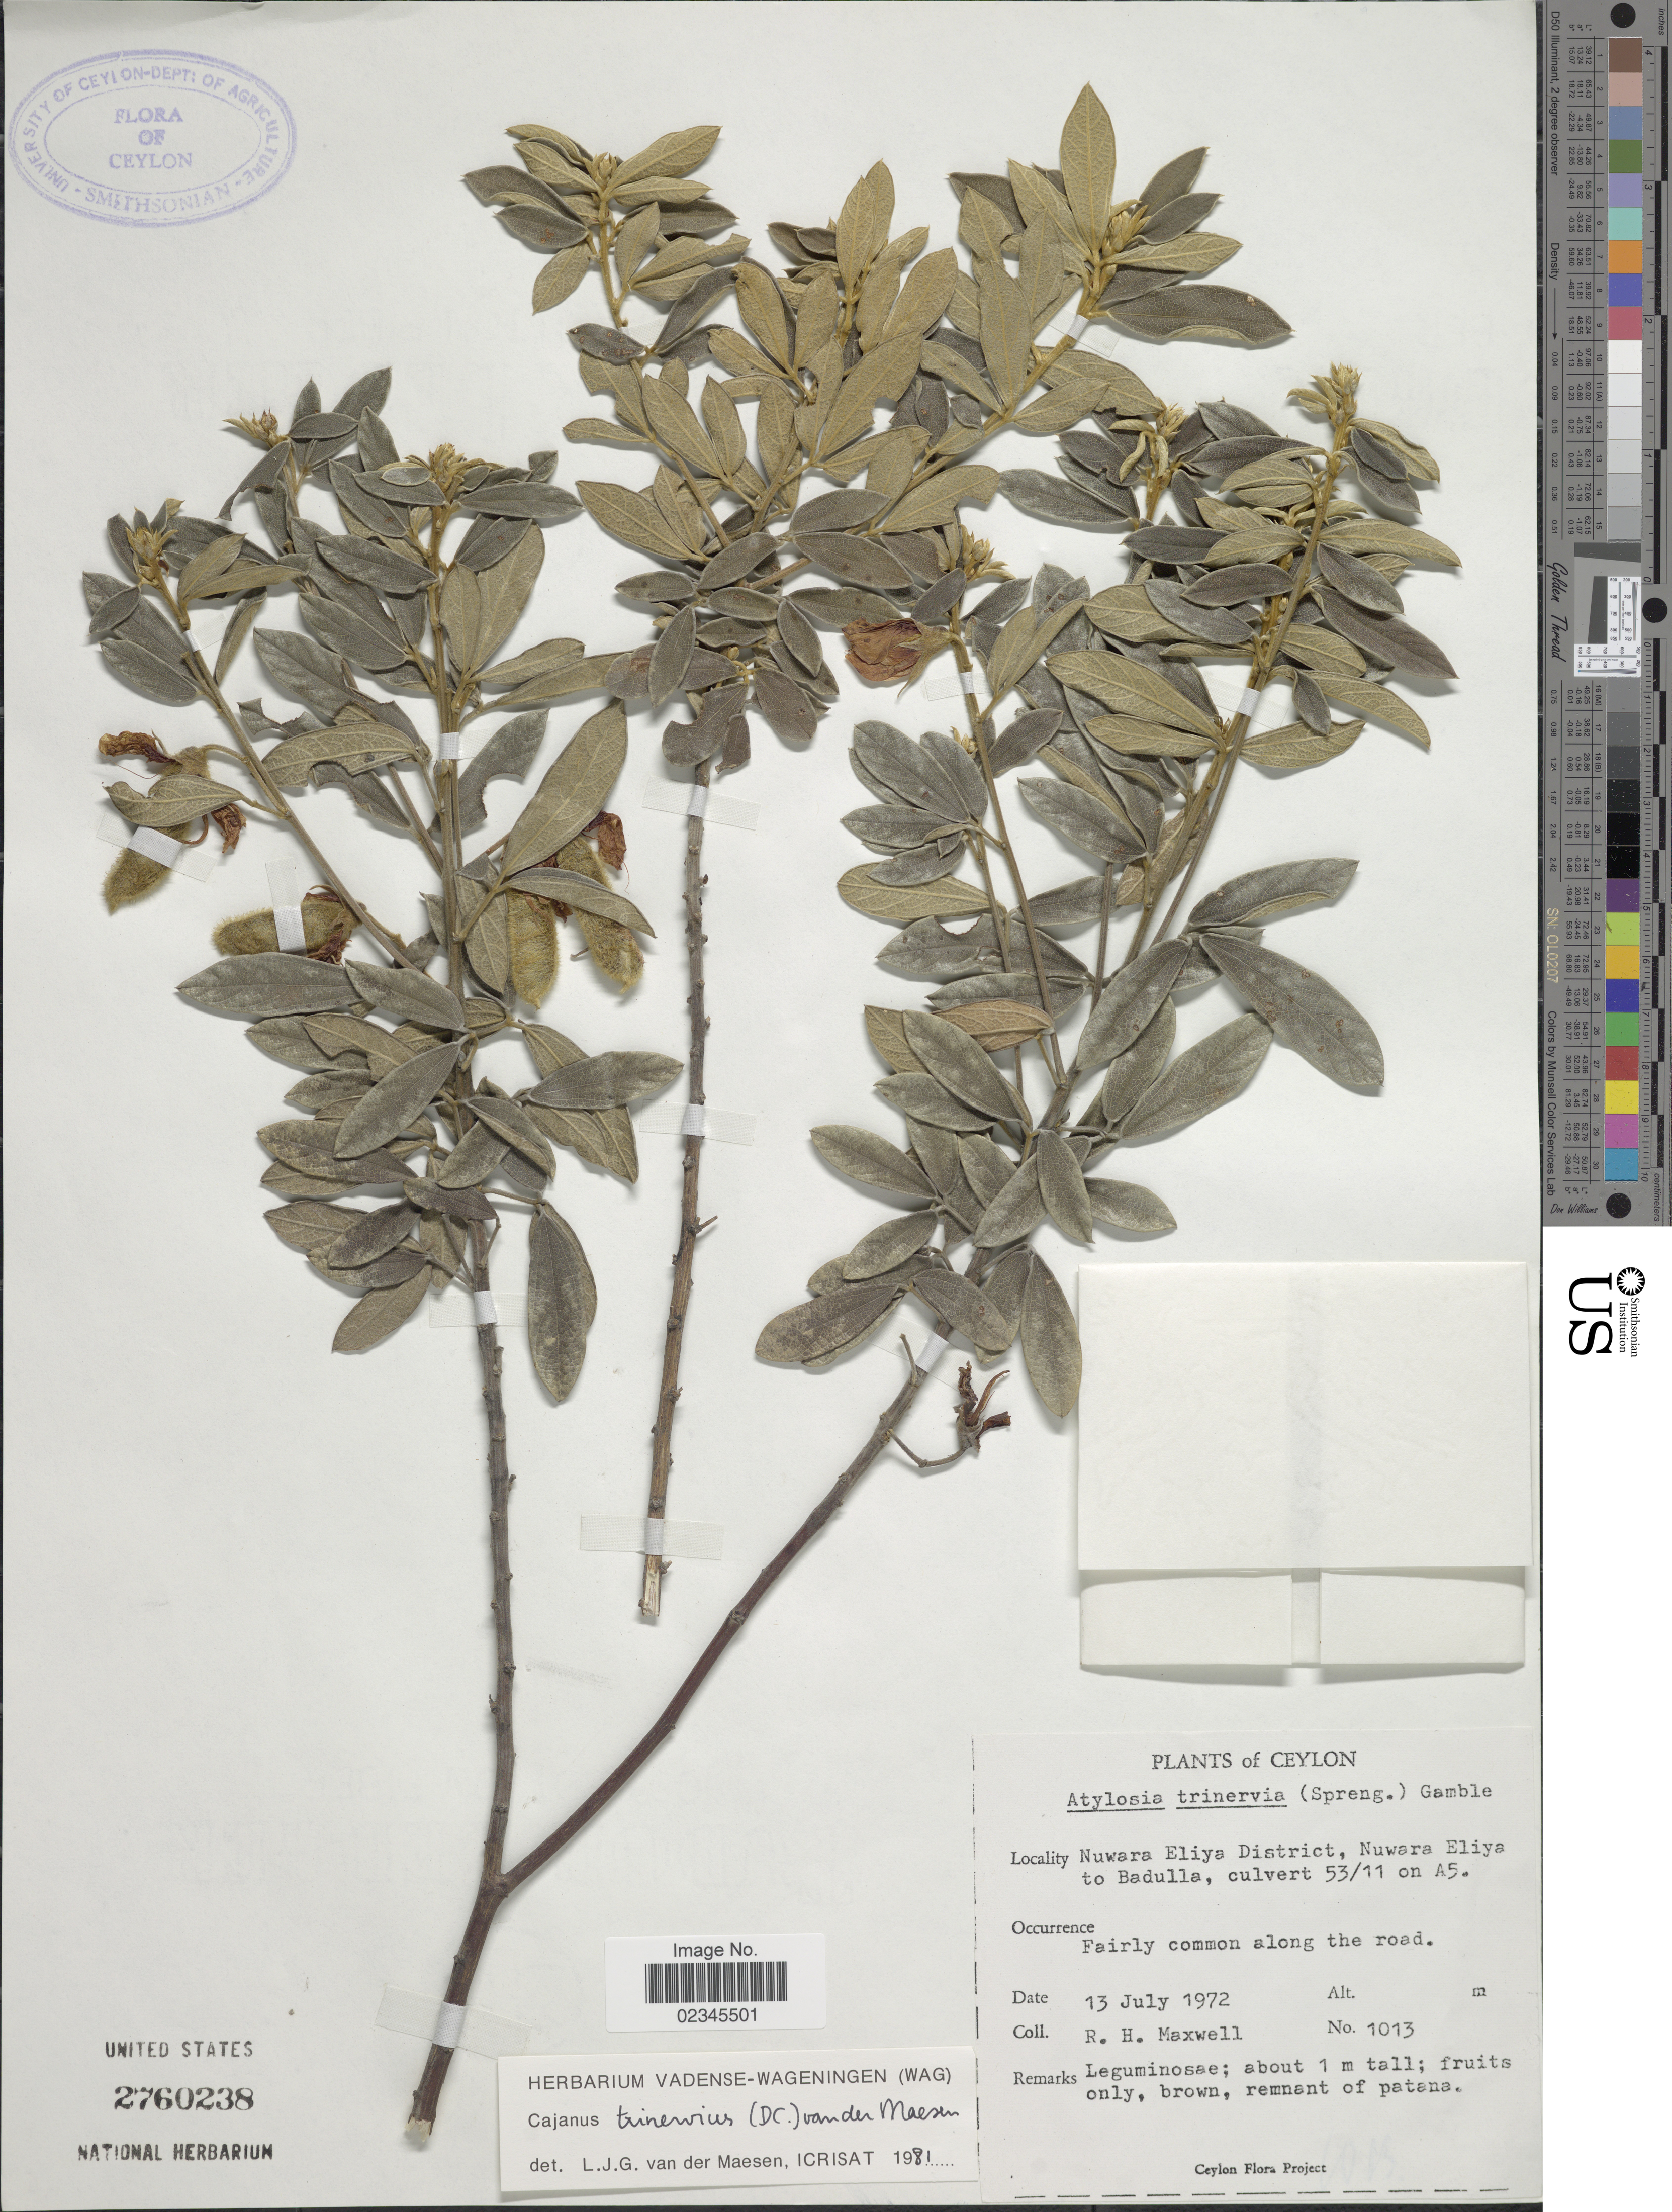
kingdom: Plantae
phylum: Tracheophyta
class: Magnoliopsida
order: Fabales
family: Fabaceae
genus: Cajanus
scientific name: Cajanus trinervius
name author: (DC.) Maesen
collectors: R. Maxwell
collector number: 1013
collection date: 1972-07-13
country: Sri Lanka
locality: Ceylon. Nuwara Eliya District, Nuwara Eliya to Badulla, culvert 53/11 on A5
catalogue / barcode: US 2760238